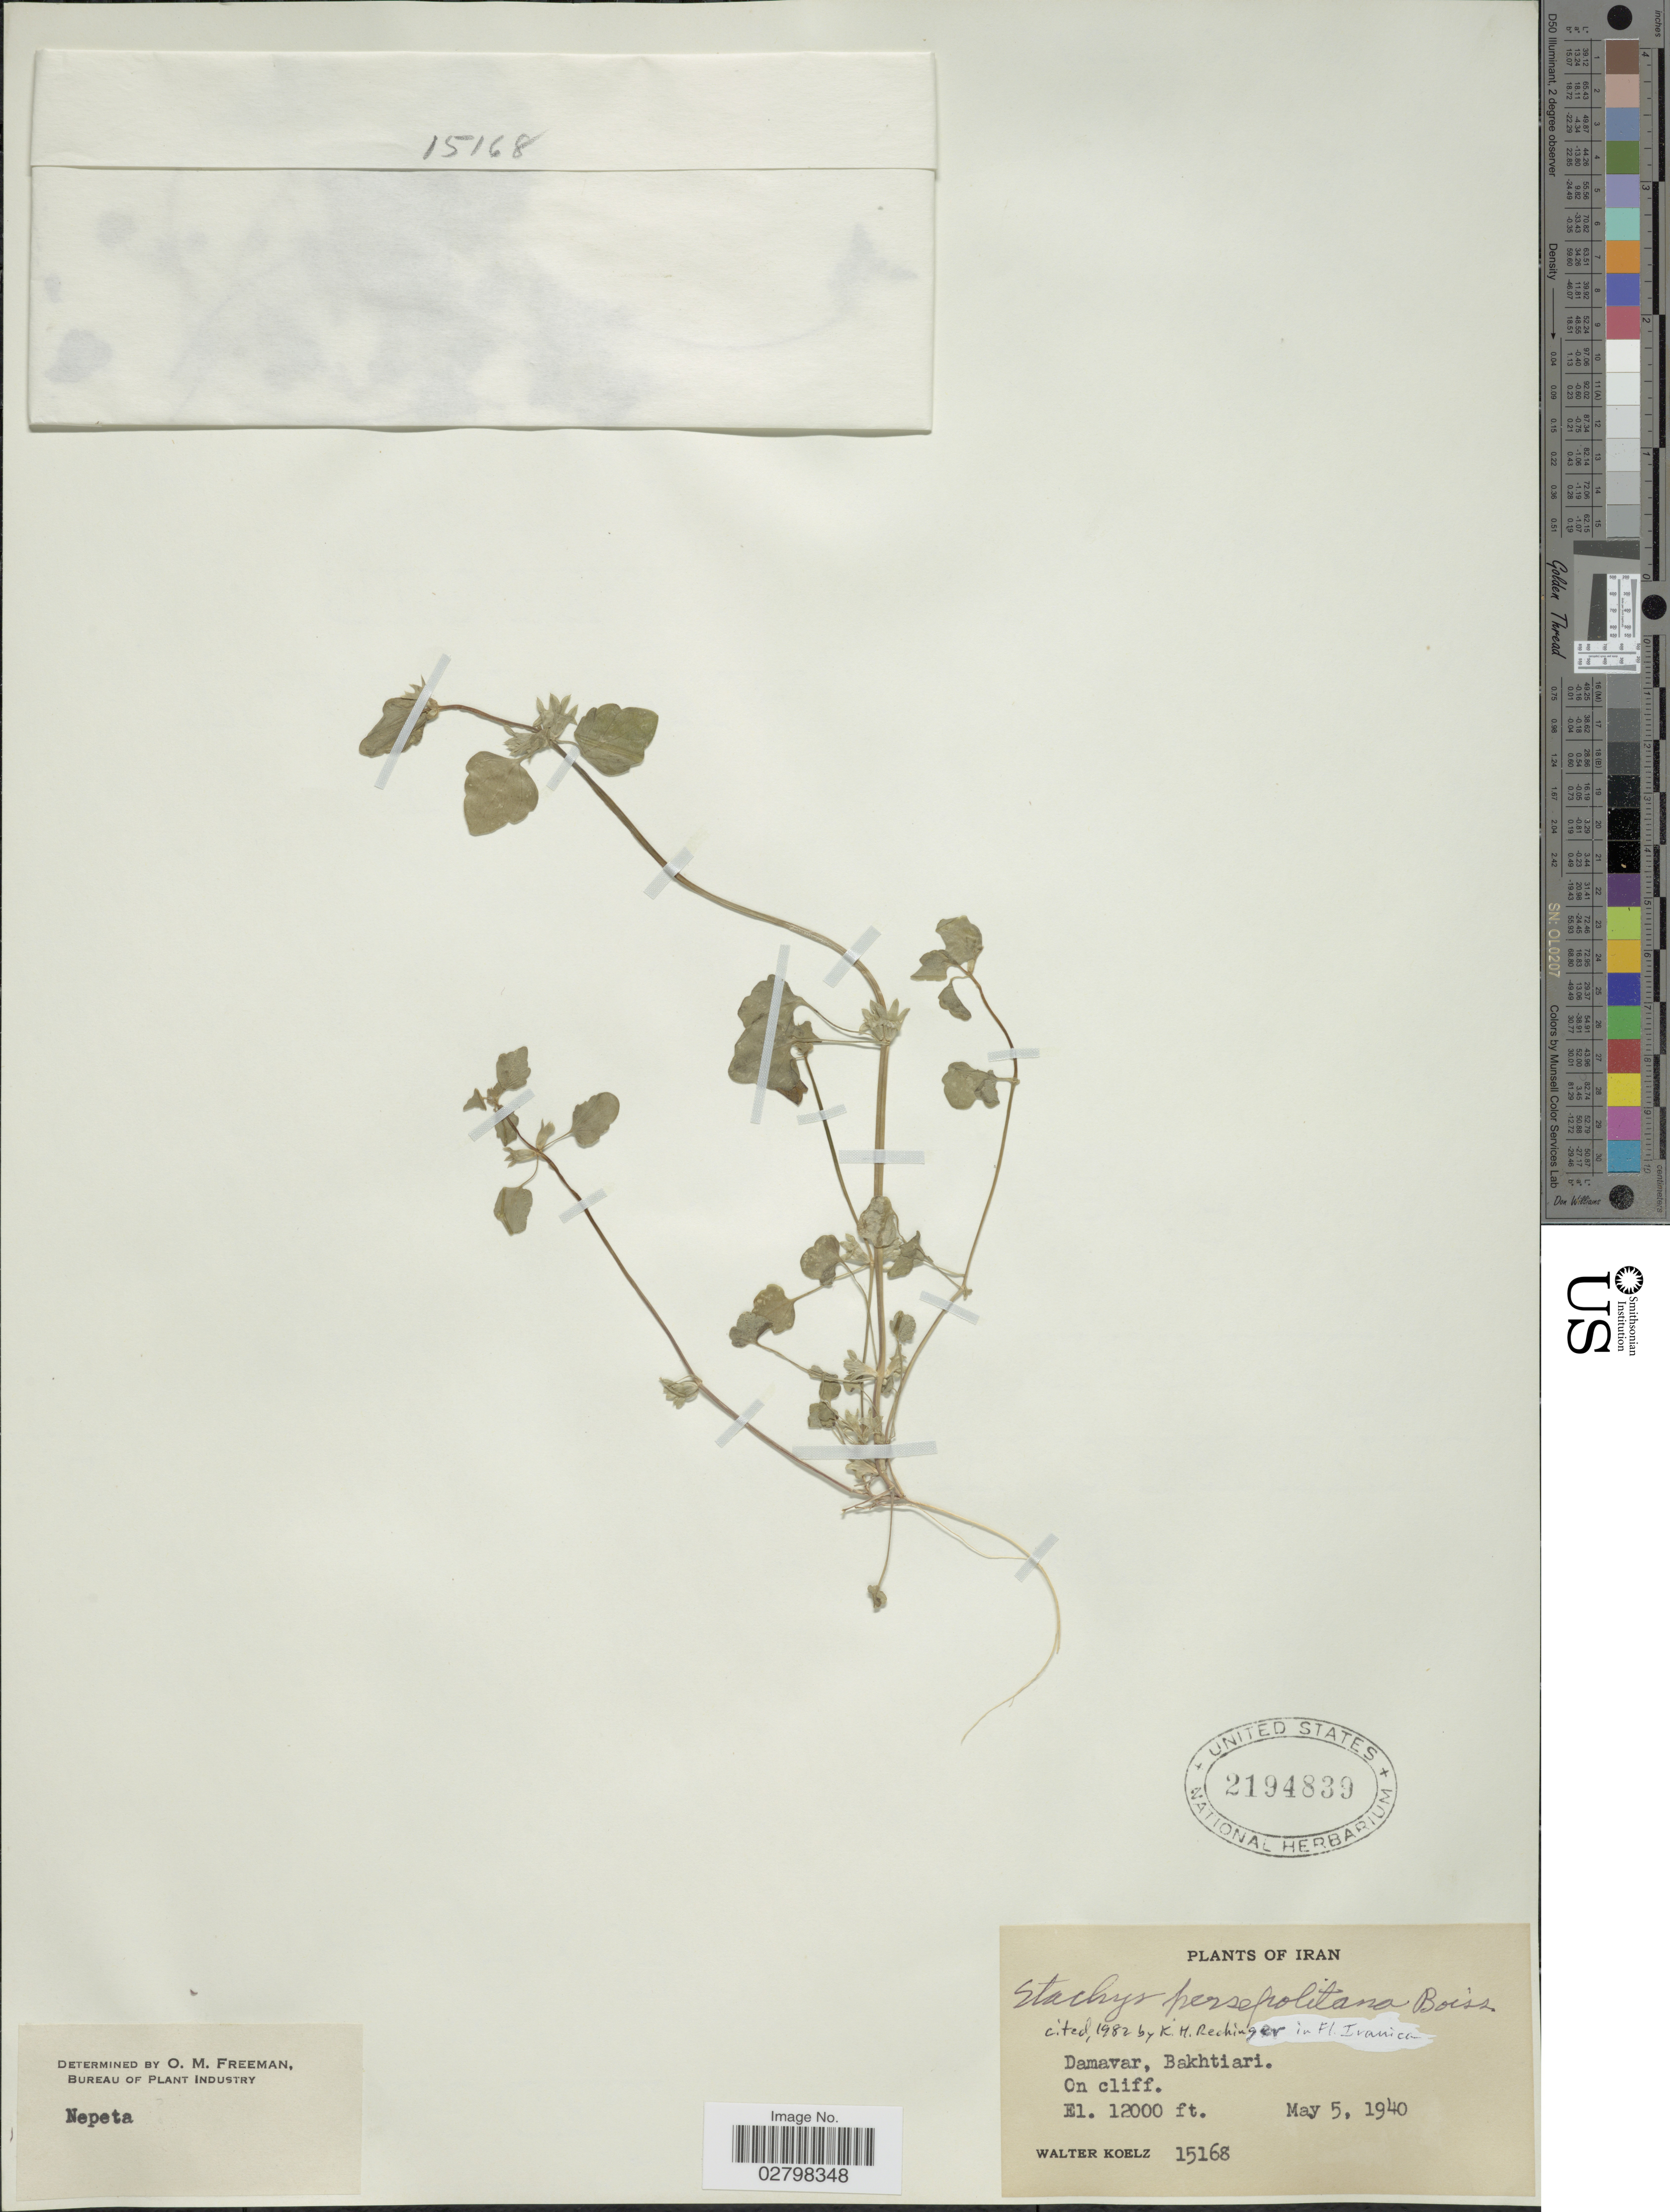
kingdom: Plantae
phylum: Tracheophyta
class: Magnoliopsida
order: Lamiales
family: Lamiaceae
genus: Stachys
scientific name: Stachys persepolitana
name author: Boiss.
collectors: W. N. Koelz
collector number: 15168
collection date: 1940-05-05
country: Iran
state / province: Chahar Mahaal and Bakhtiari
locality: Damavar, Bakhtiari.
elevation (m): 3658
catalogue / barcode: US 2194839